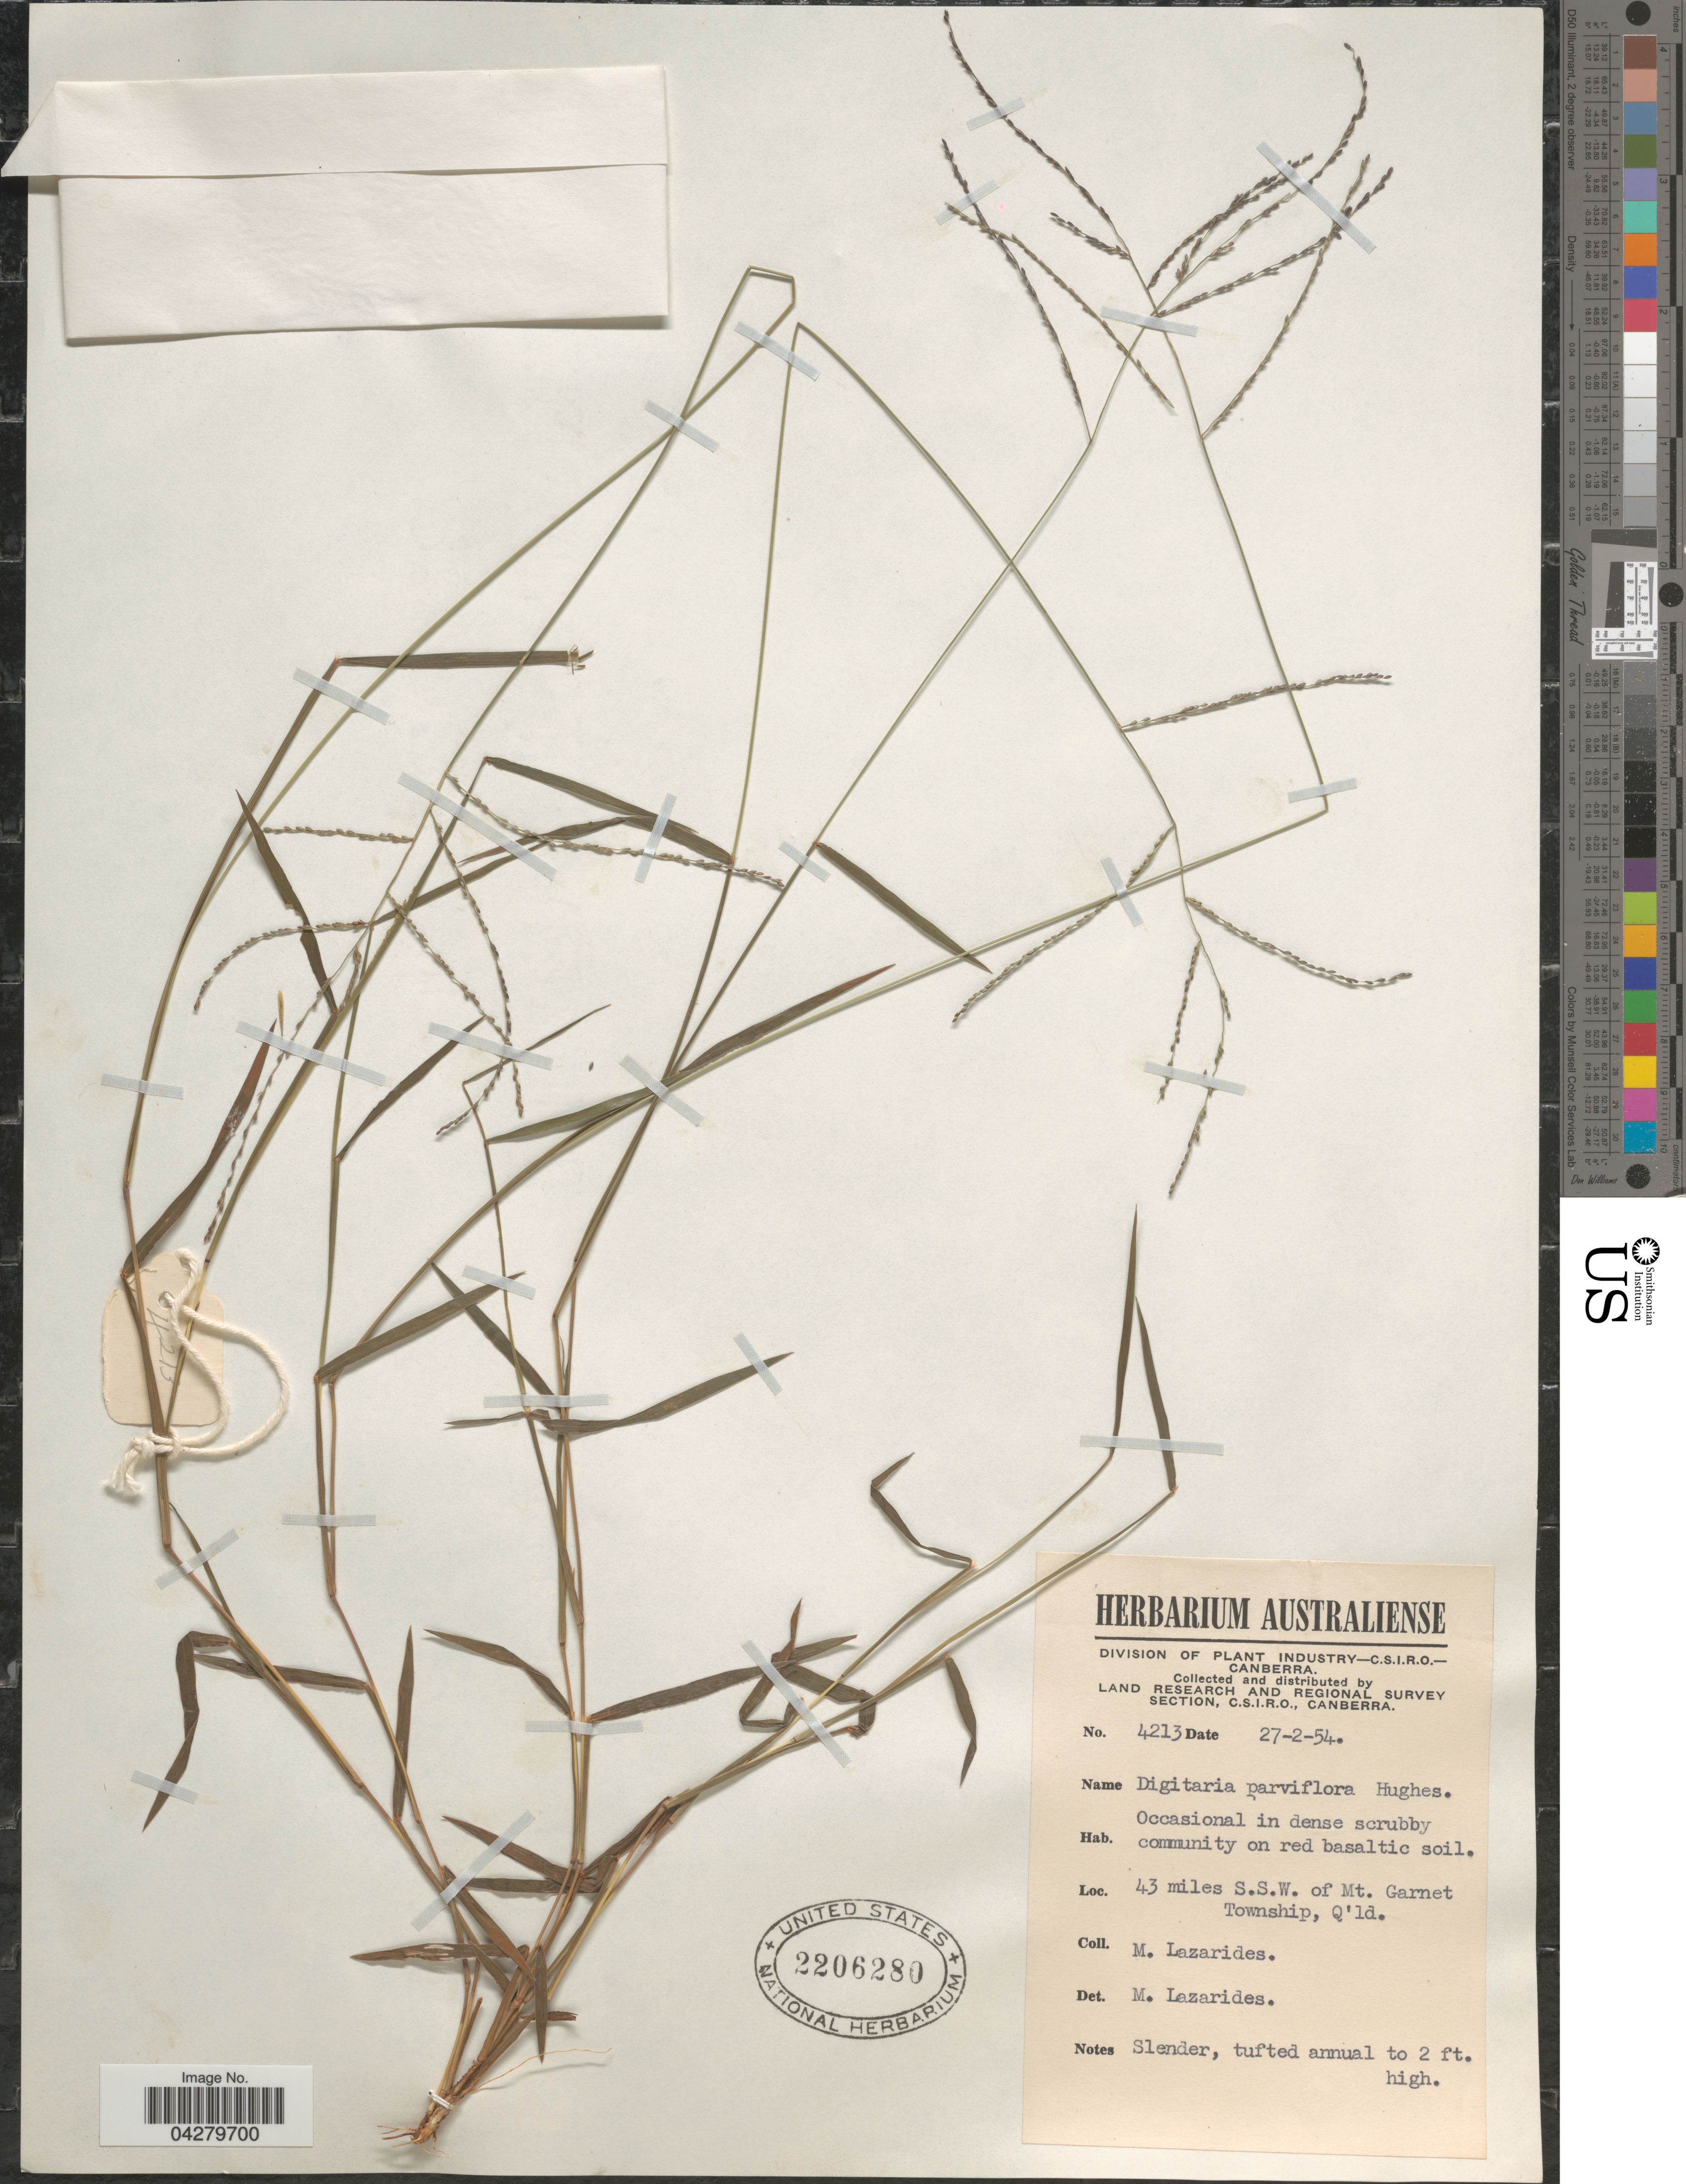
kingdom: Plantae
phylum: Tracheophyta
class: Liliopsida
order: Poales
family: Poaceae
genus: Digitaria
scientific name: Digitaria parviflora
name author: (R. Br.) Hughes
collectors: M. Lazarides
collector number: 4213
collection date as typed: Transcribed d/m/y: 27/2/54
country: Australia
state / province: Queensland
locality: Land Research and Regional Survey Section, C.S.I.R.O. 43 miles S.S.W. of Mt. Garnet Township.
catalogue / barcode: US 2206280